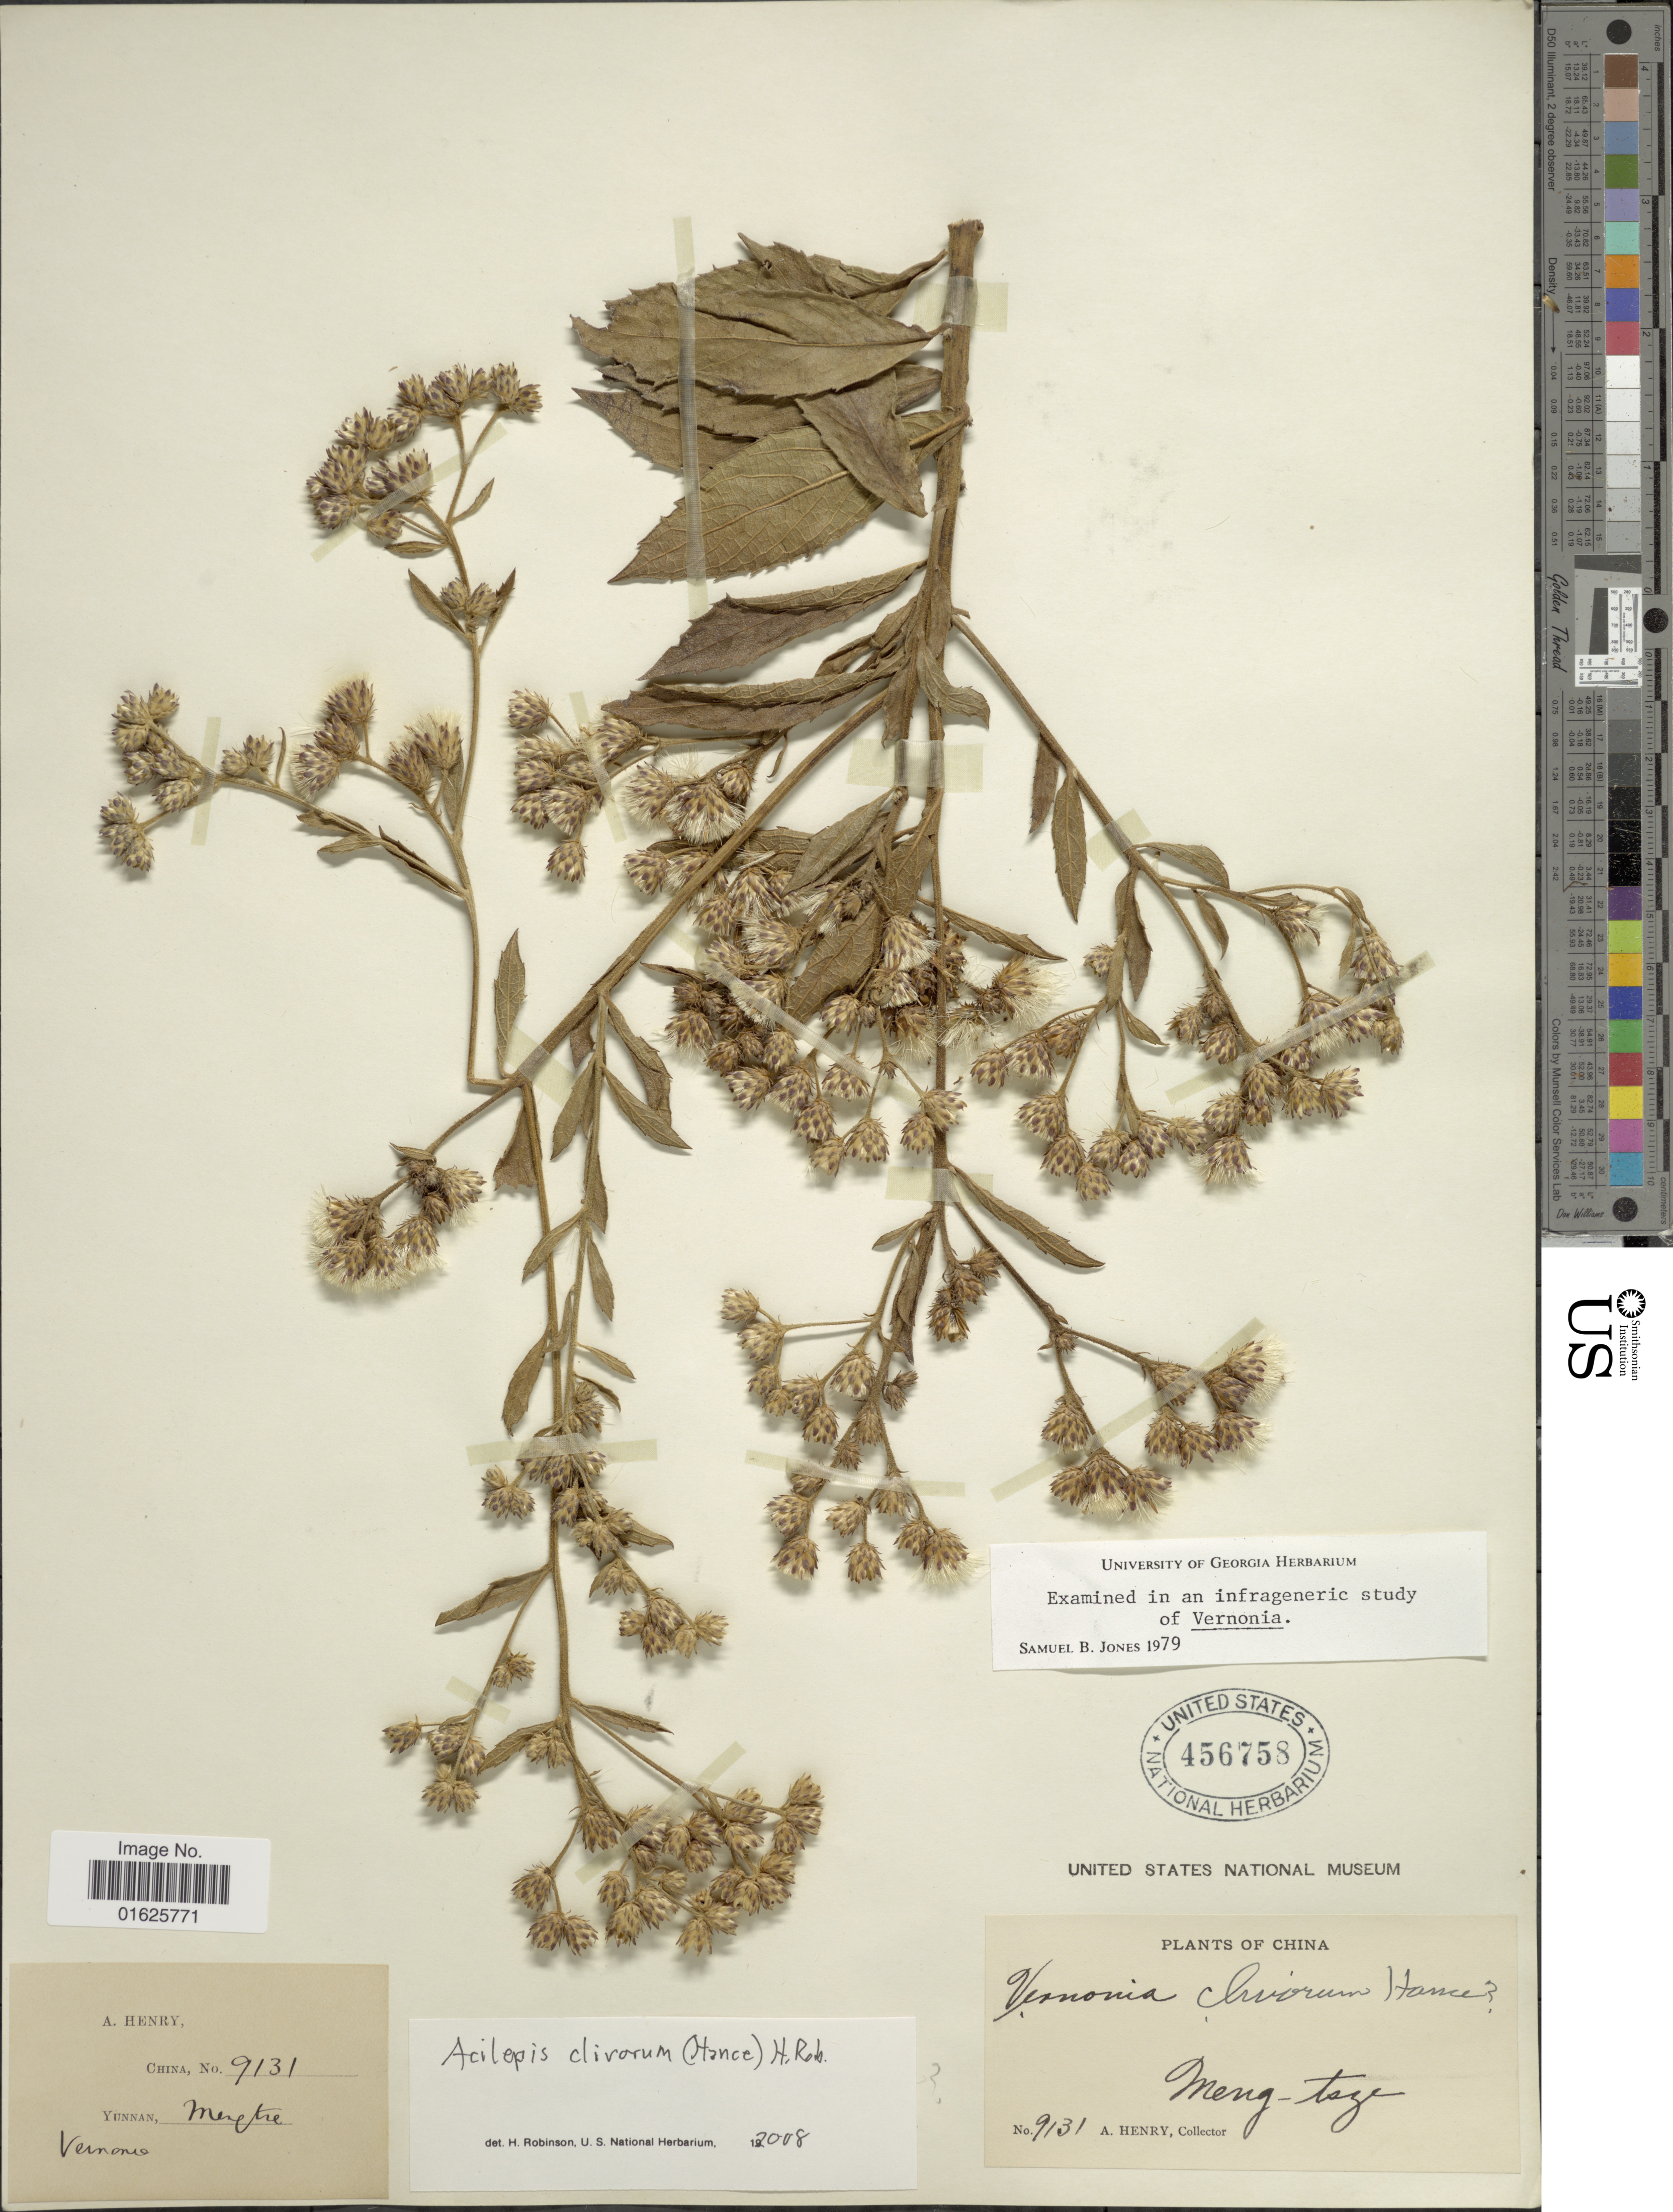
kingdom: Plantae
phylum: Tracheophyta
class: Magnoliopsida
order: Asterales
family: Asteraceae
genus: Acilepis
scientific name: Acilepis clivorum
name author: (Hance) H. Rob.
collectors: A. Henry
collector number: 9131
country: China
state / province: Yunnan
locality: Meng-tsze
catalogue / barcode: US 456758